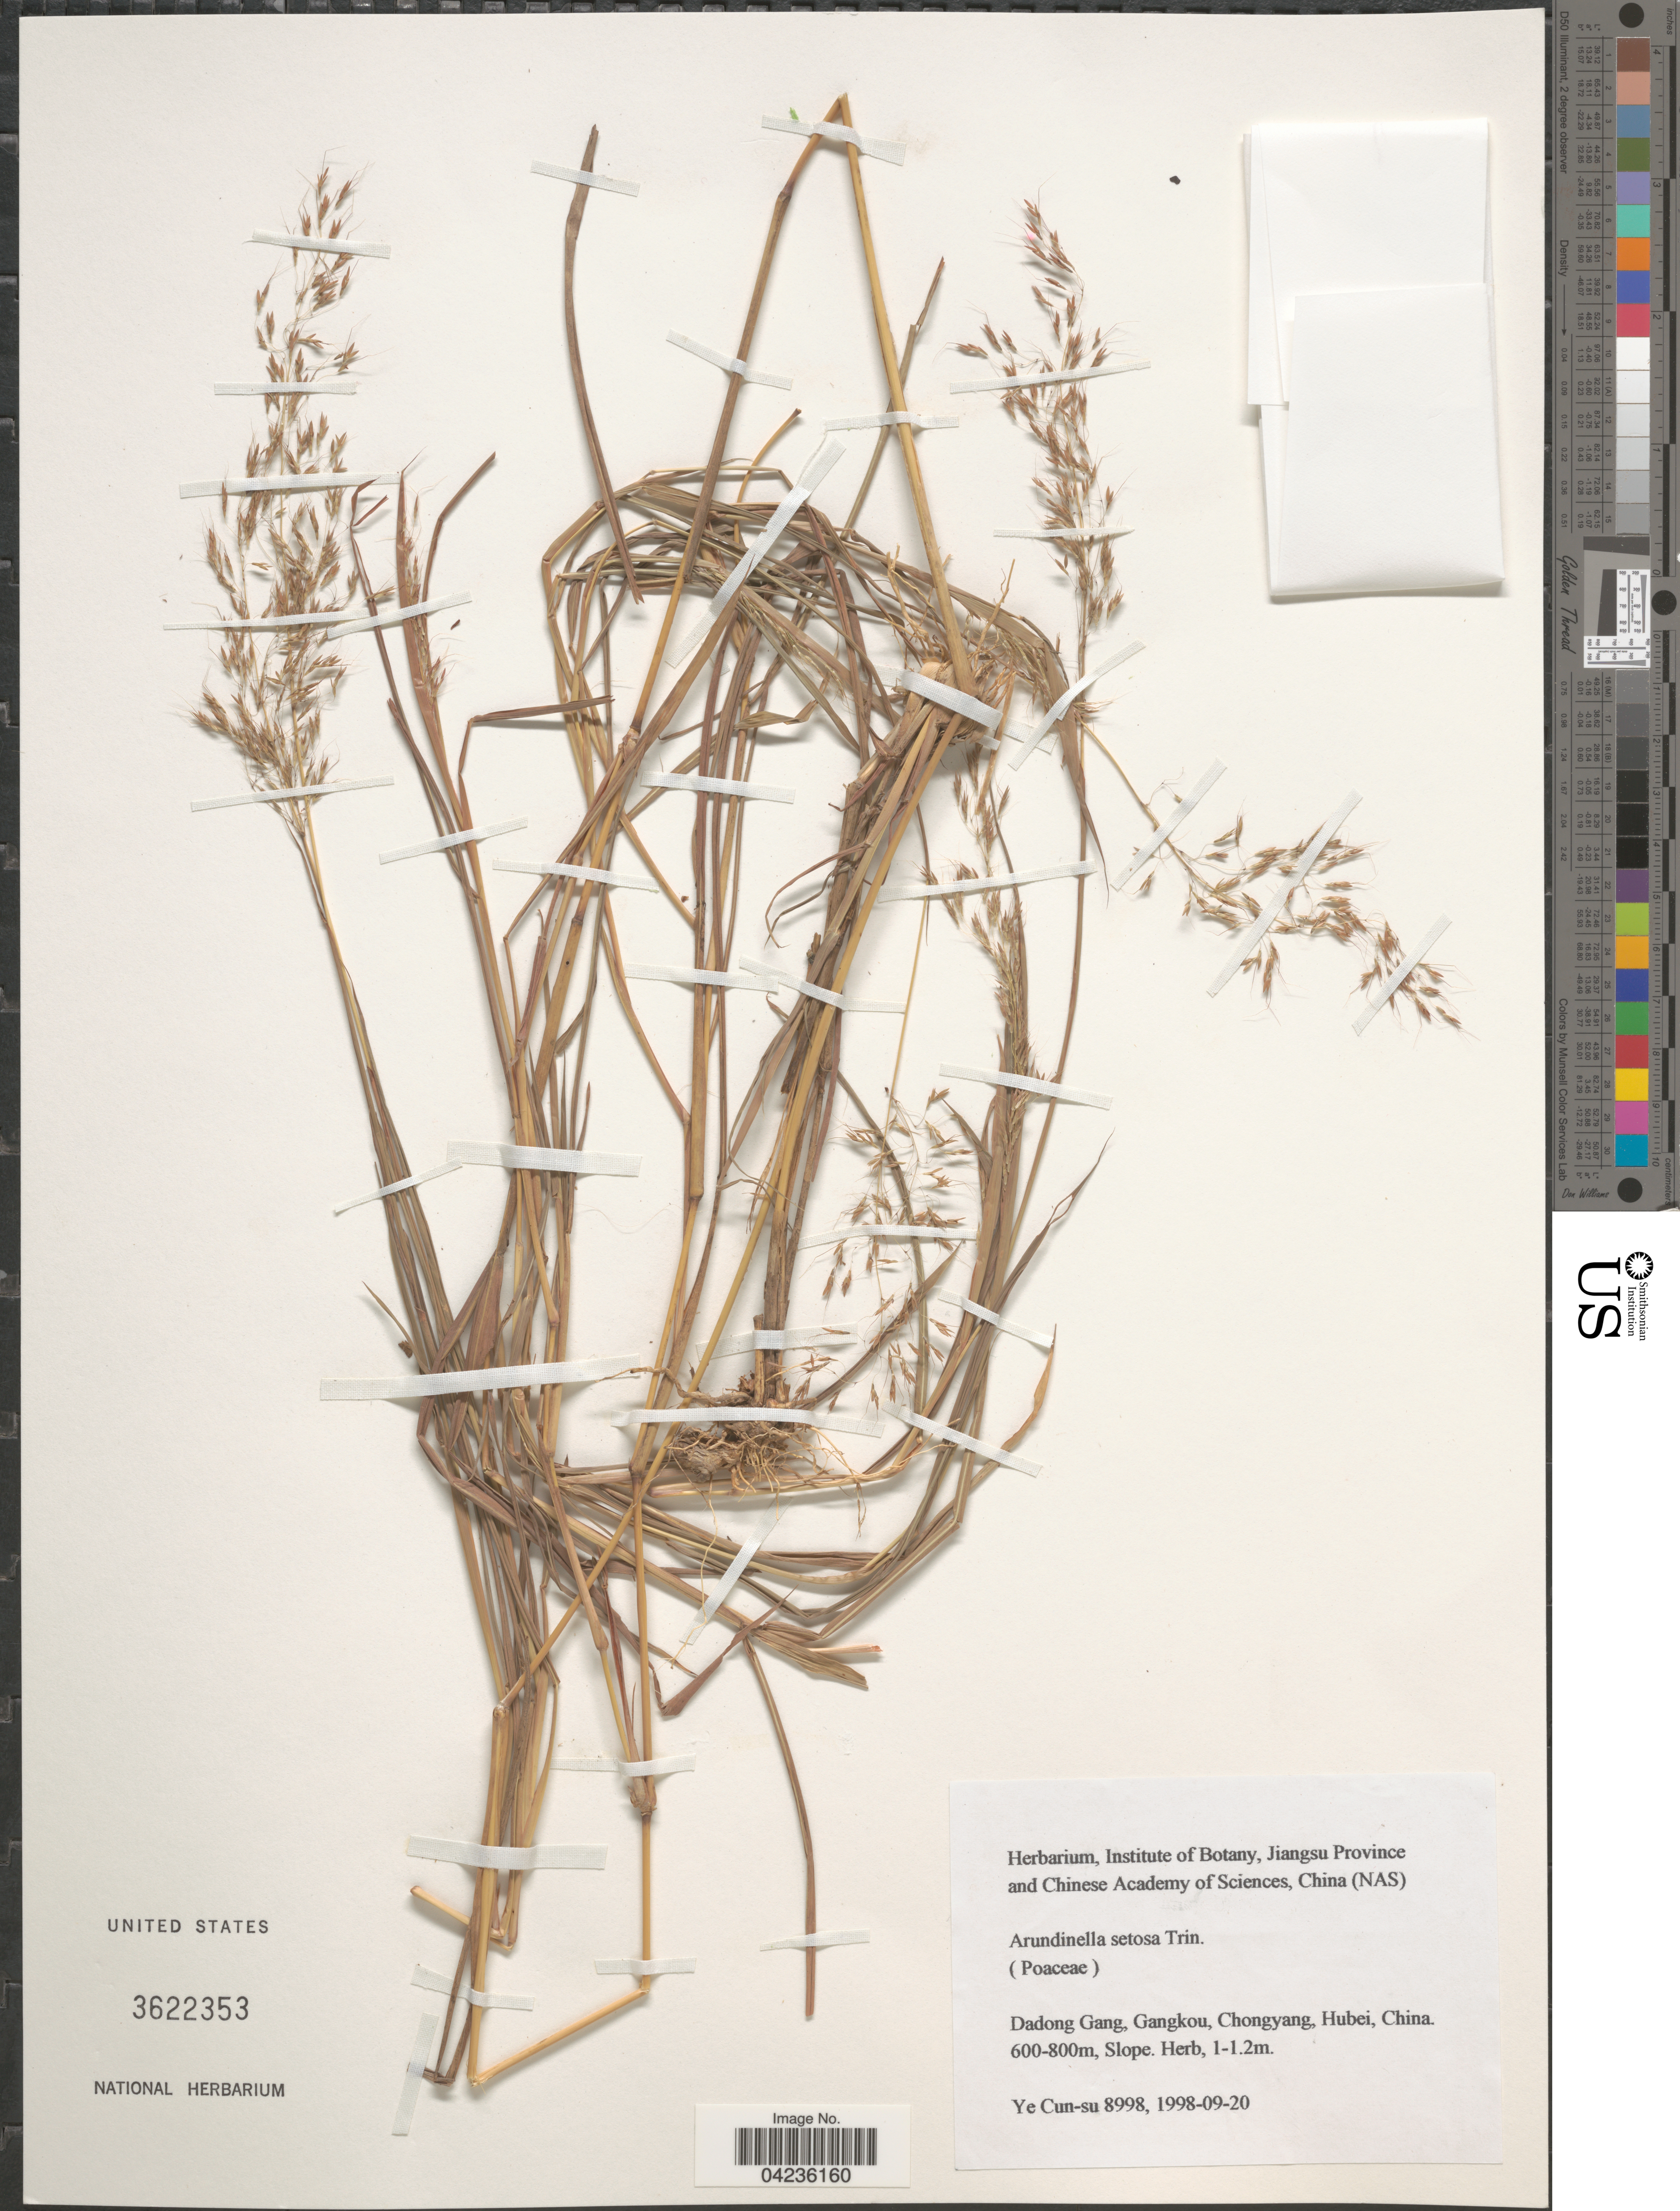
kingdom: Plantae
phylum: Tracheophyta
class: Liliopsida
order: Poales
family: Poaceae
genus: Arundinella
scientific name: Arundinella setosa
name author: Trin.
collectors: Ye Cun-su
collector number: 8998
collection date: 1998-09-20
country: China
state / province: Hubei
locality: Dadong Gang, Gangkou, Chongyang, Hubei.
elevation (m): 600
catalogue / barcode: US 3622353